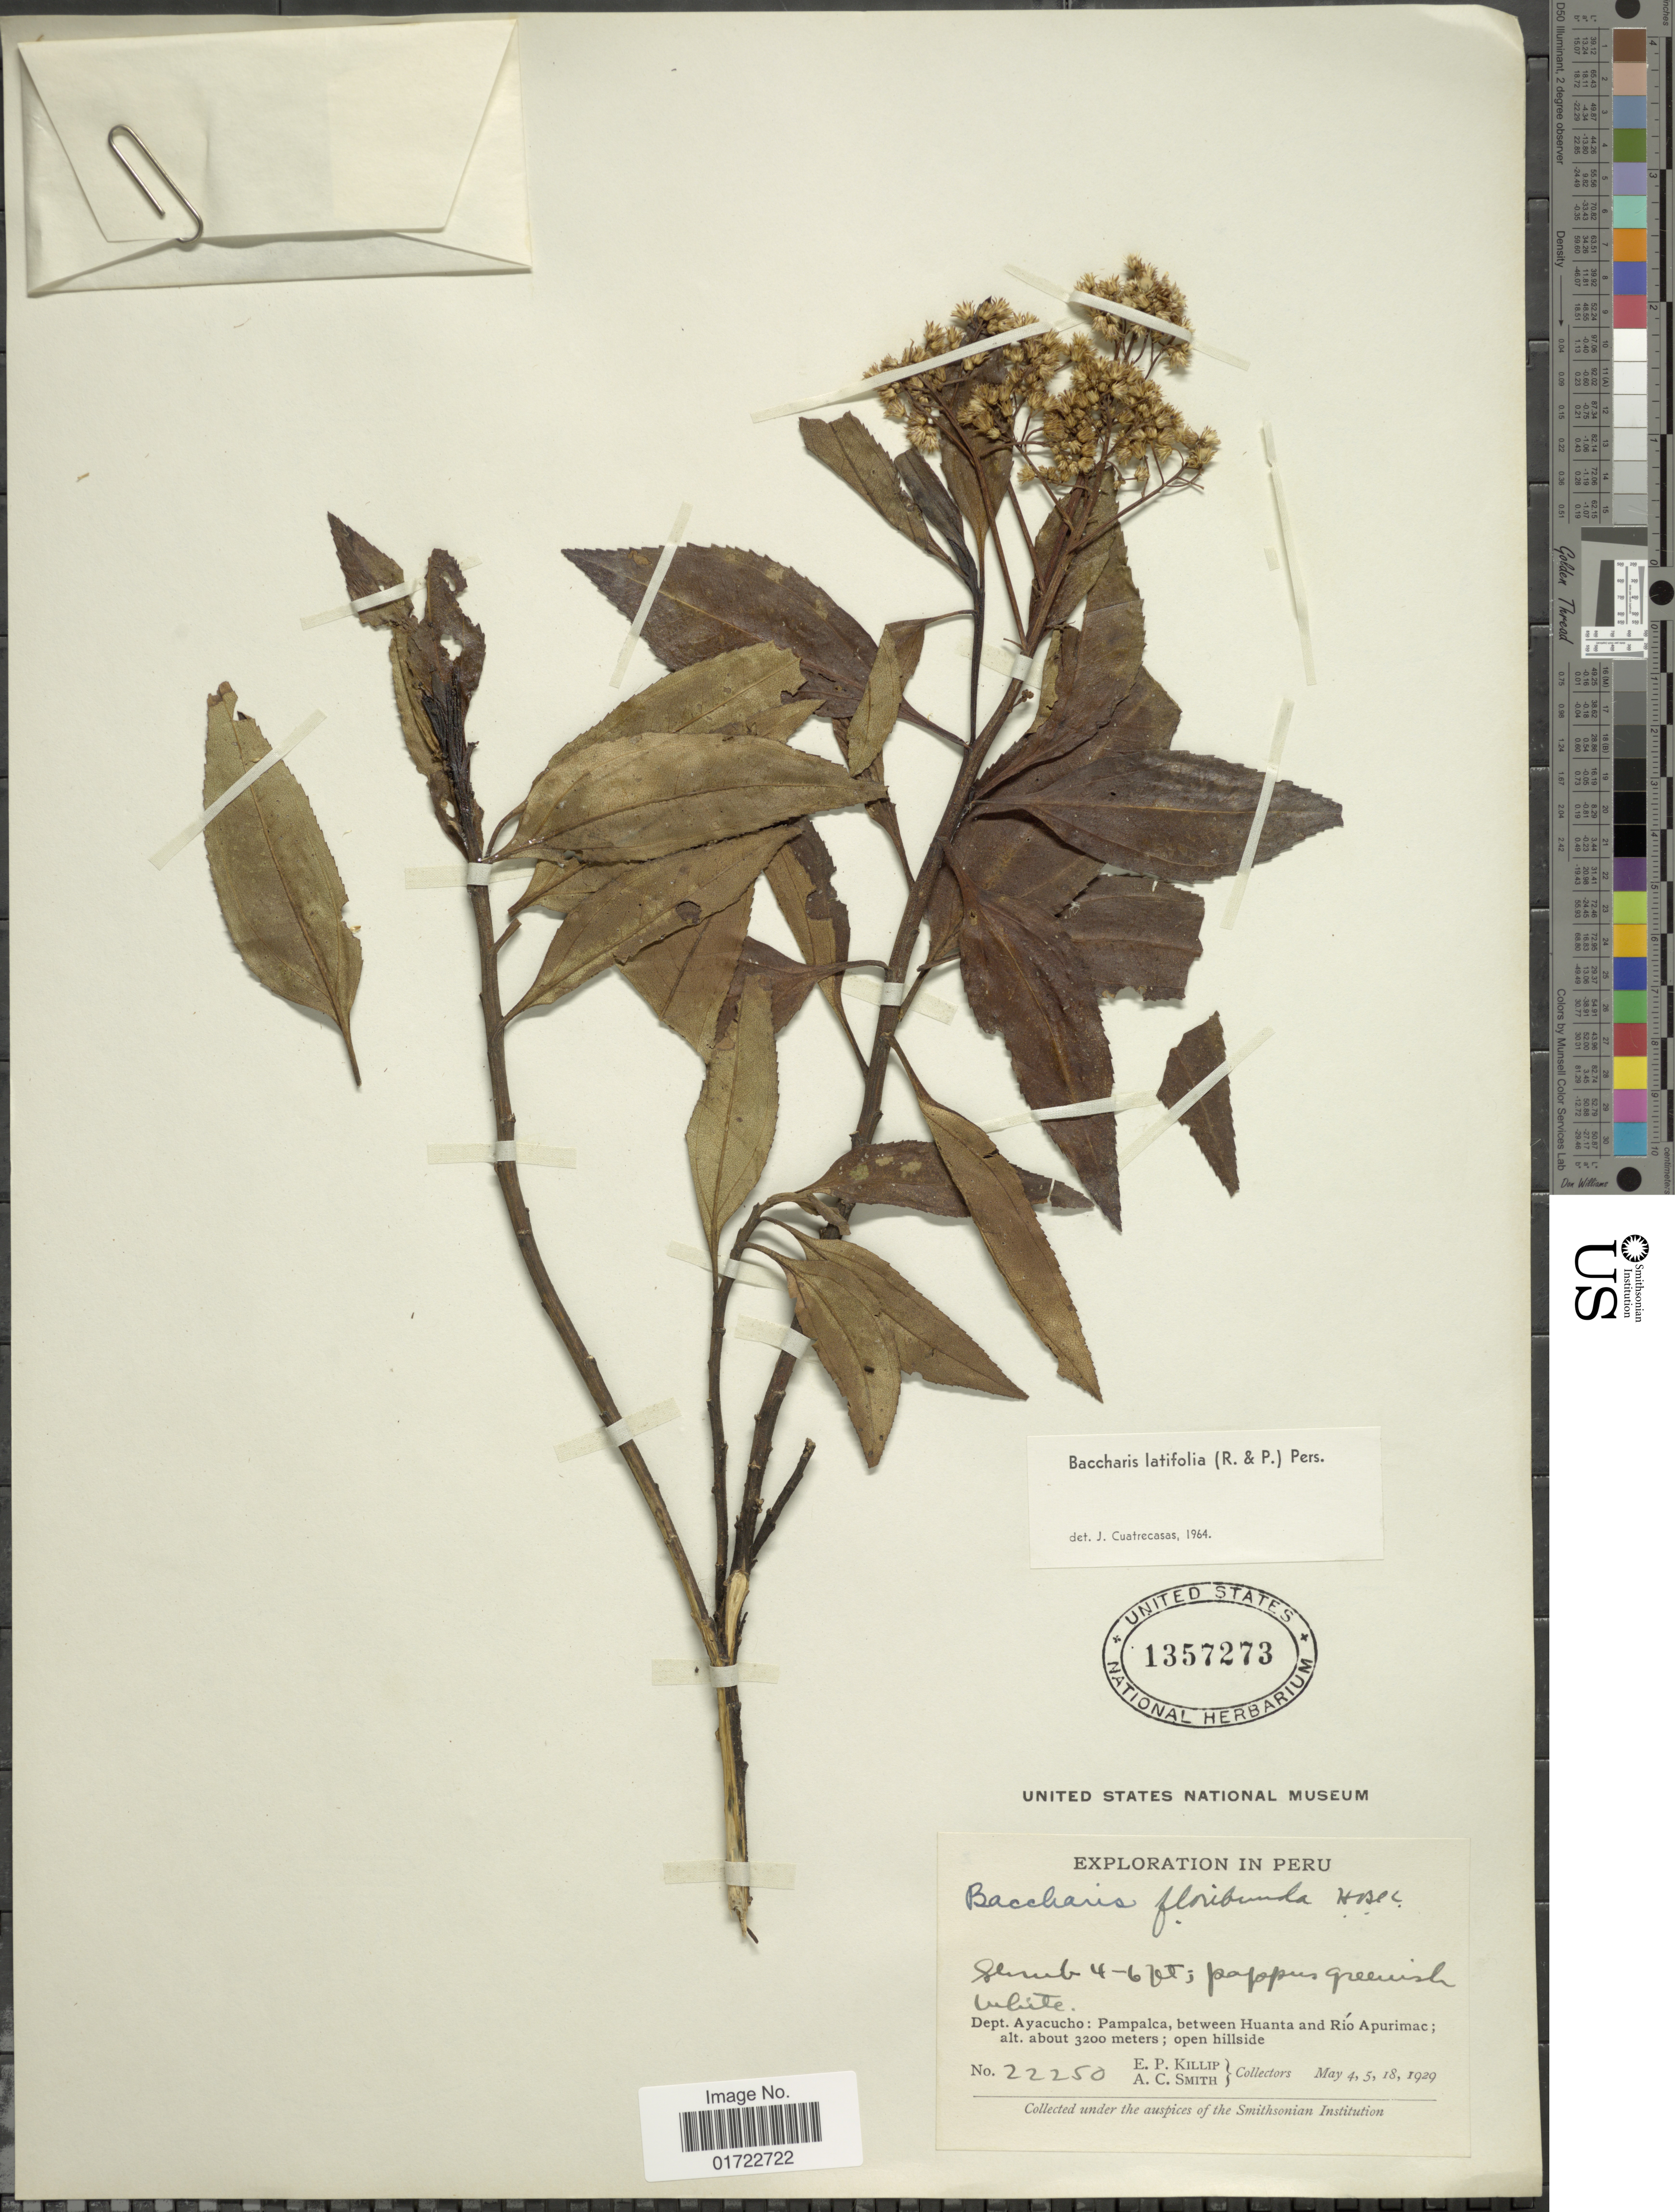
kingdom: Plantae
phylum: Tracheophyta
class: Magnoliopsida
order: Asterales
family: Asteraceae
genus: Baccharis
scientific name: Baccharis latifolia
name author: (Ruiz & Pav.) Pers.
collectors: E. P. Killip & A. C. Smith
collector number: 22250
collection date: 1929-05-04/1929-05-18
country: Peru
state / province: Ayacucho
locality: Dept. Ayacucho: Pampalca, between Huanta and Río Apurimac.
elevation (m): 3200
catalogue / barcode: US 1357273